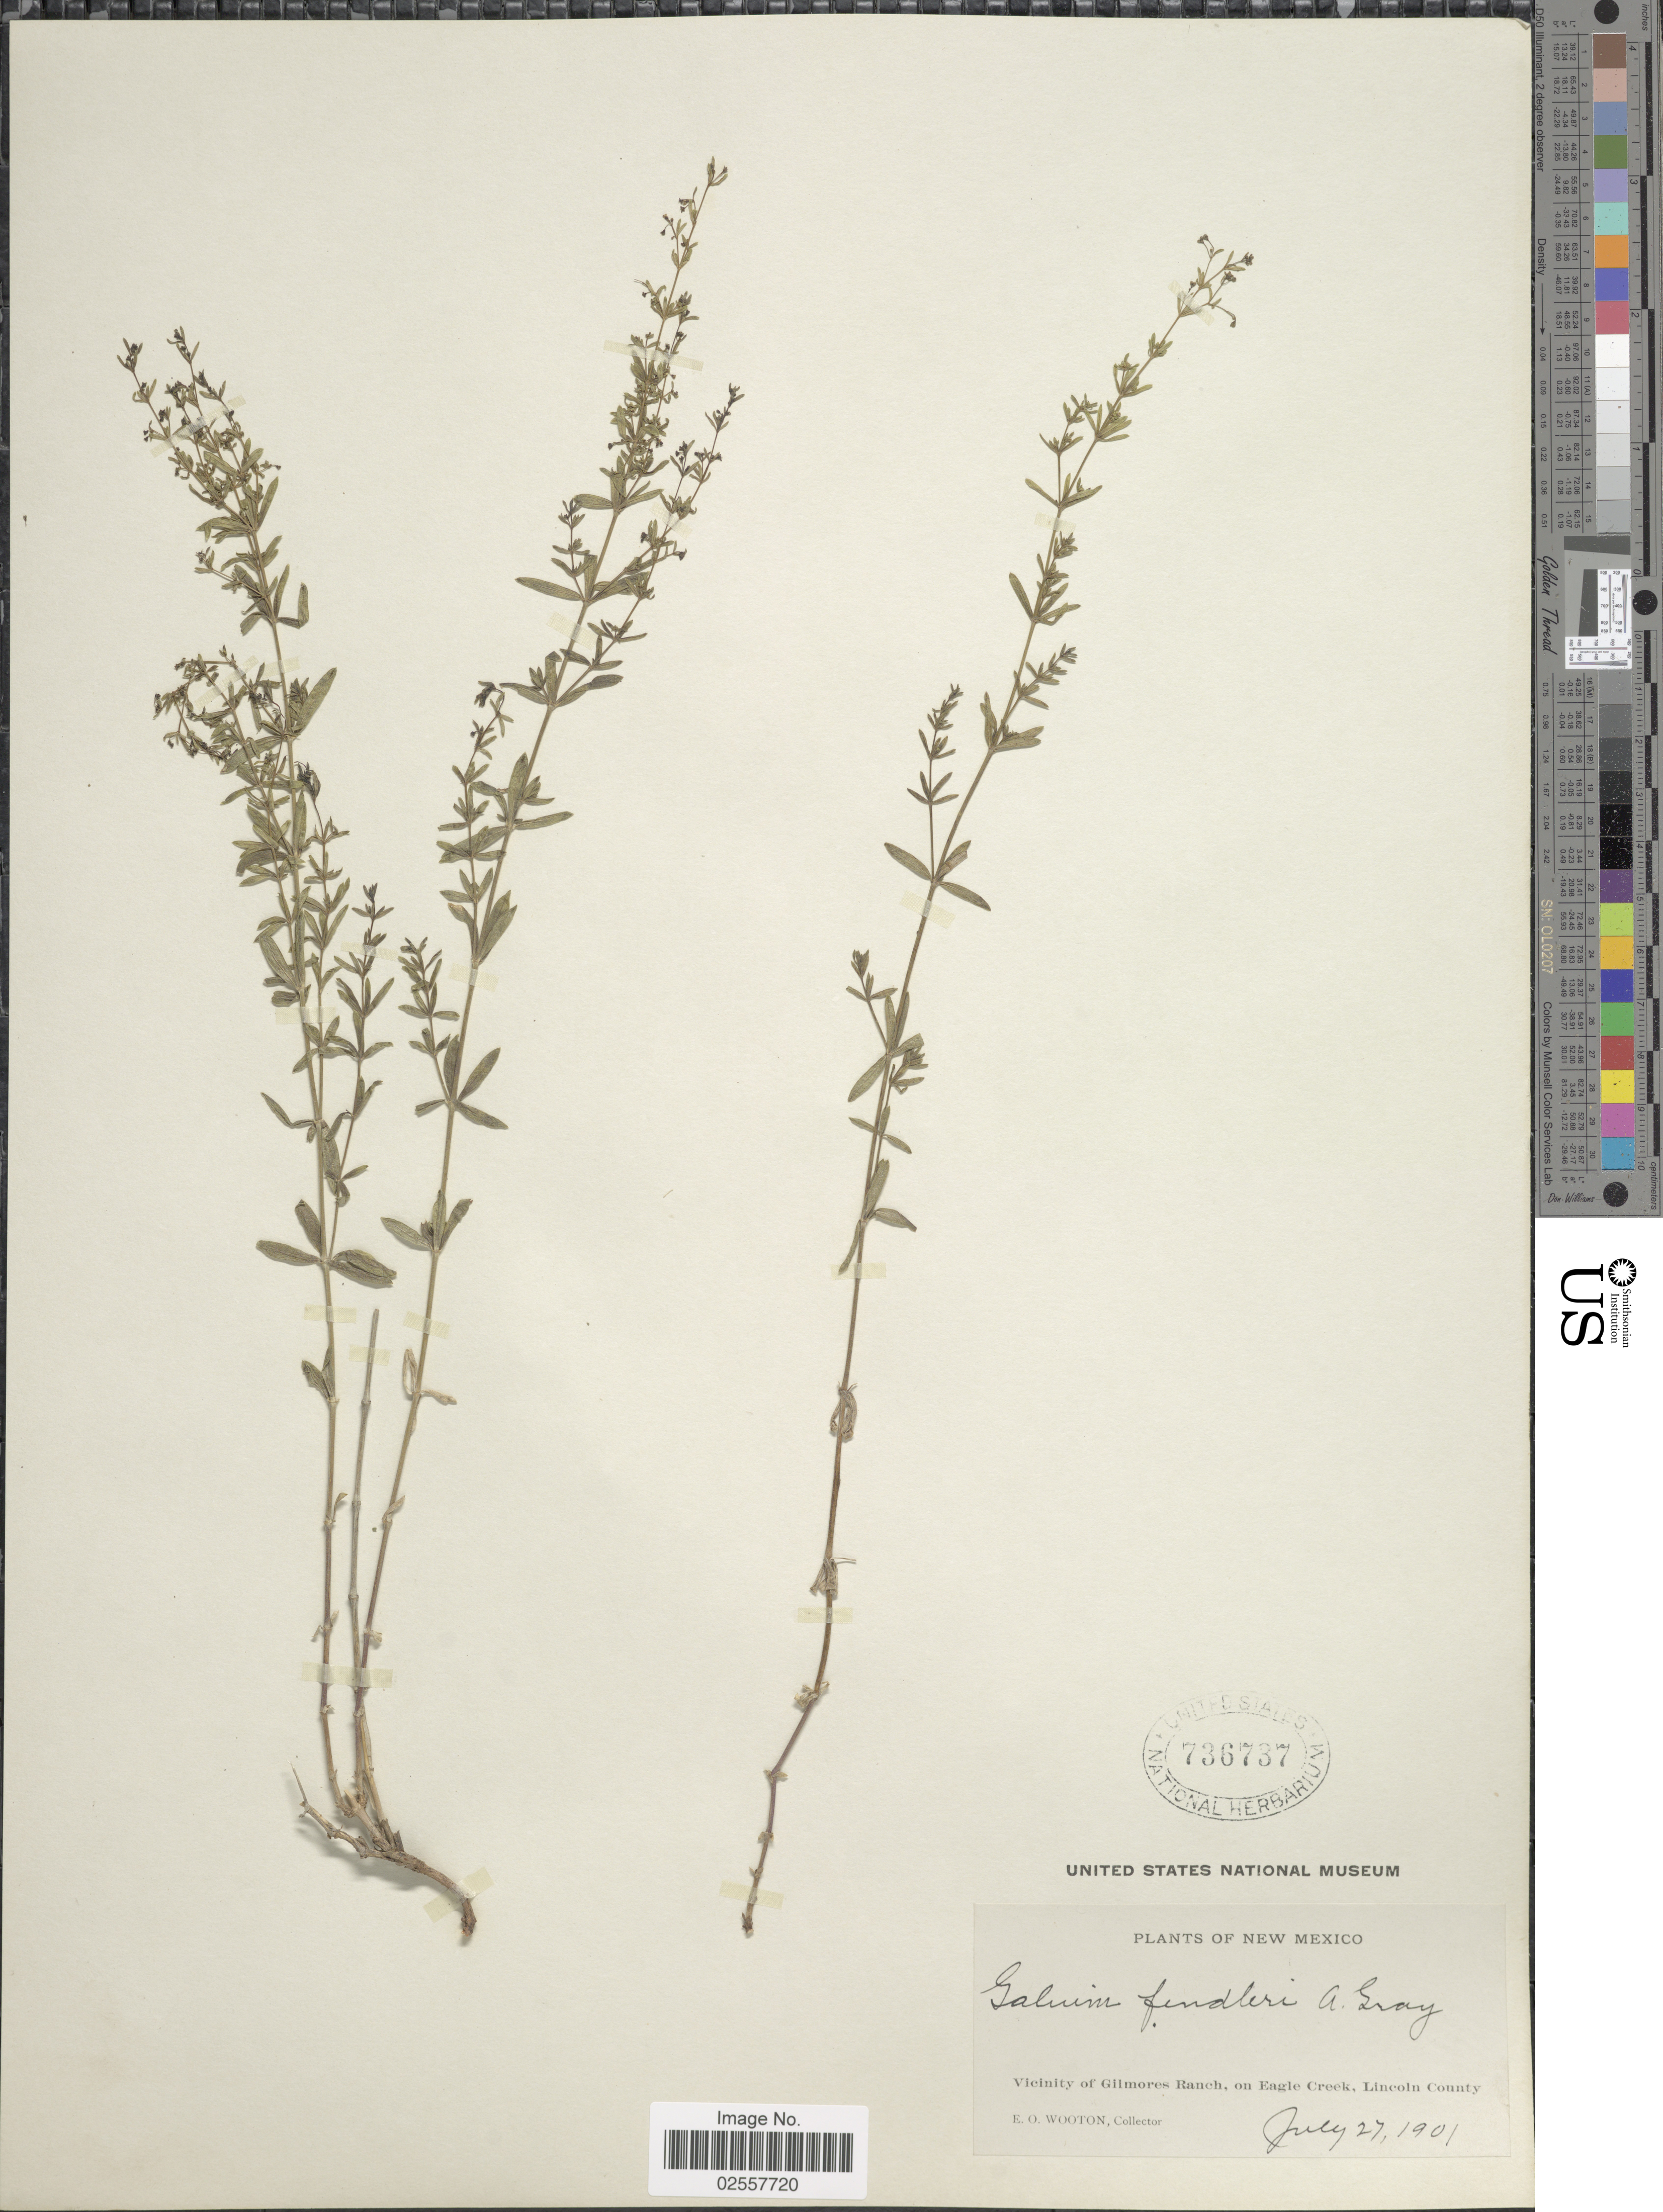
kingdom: Plantae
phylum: Tracheophyta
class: Magnoliopsida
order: Gentianales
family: Rubiaceae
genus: Galium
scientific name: Galium fendleri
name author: A. Gray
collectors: E. O. Wooton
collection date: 1901-07-27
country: United States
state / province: New Mexico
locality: Vicinity of Gilmores Ranch, on Eagle Creek, Lincoln County.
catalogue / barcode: US 736737